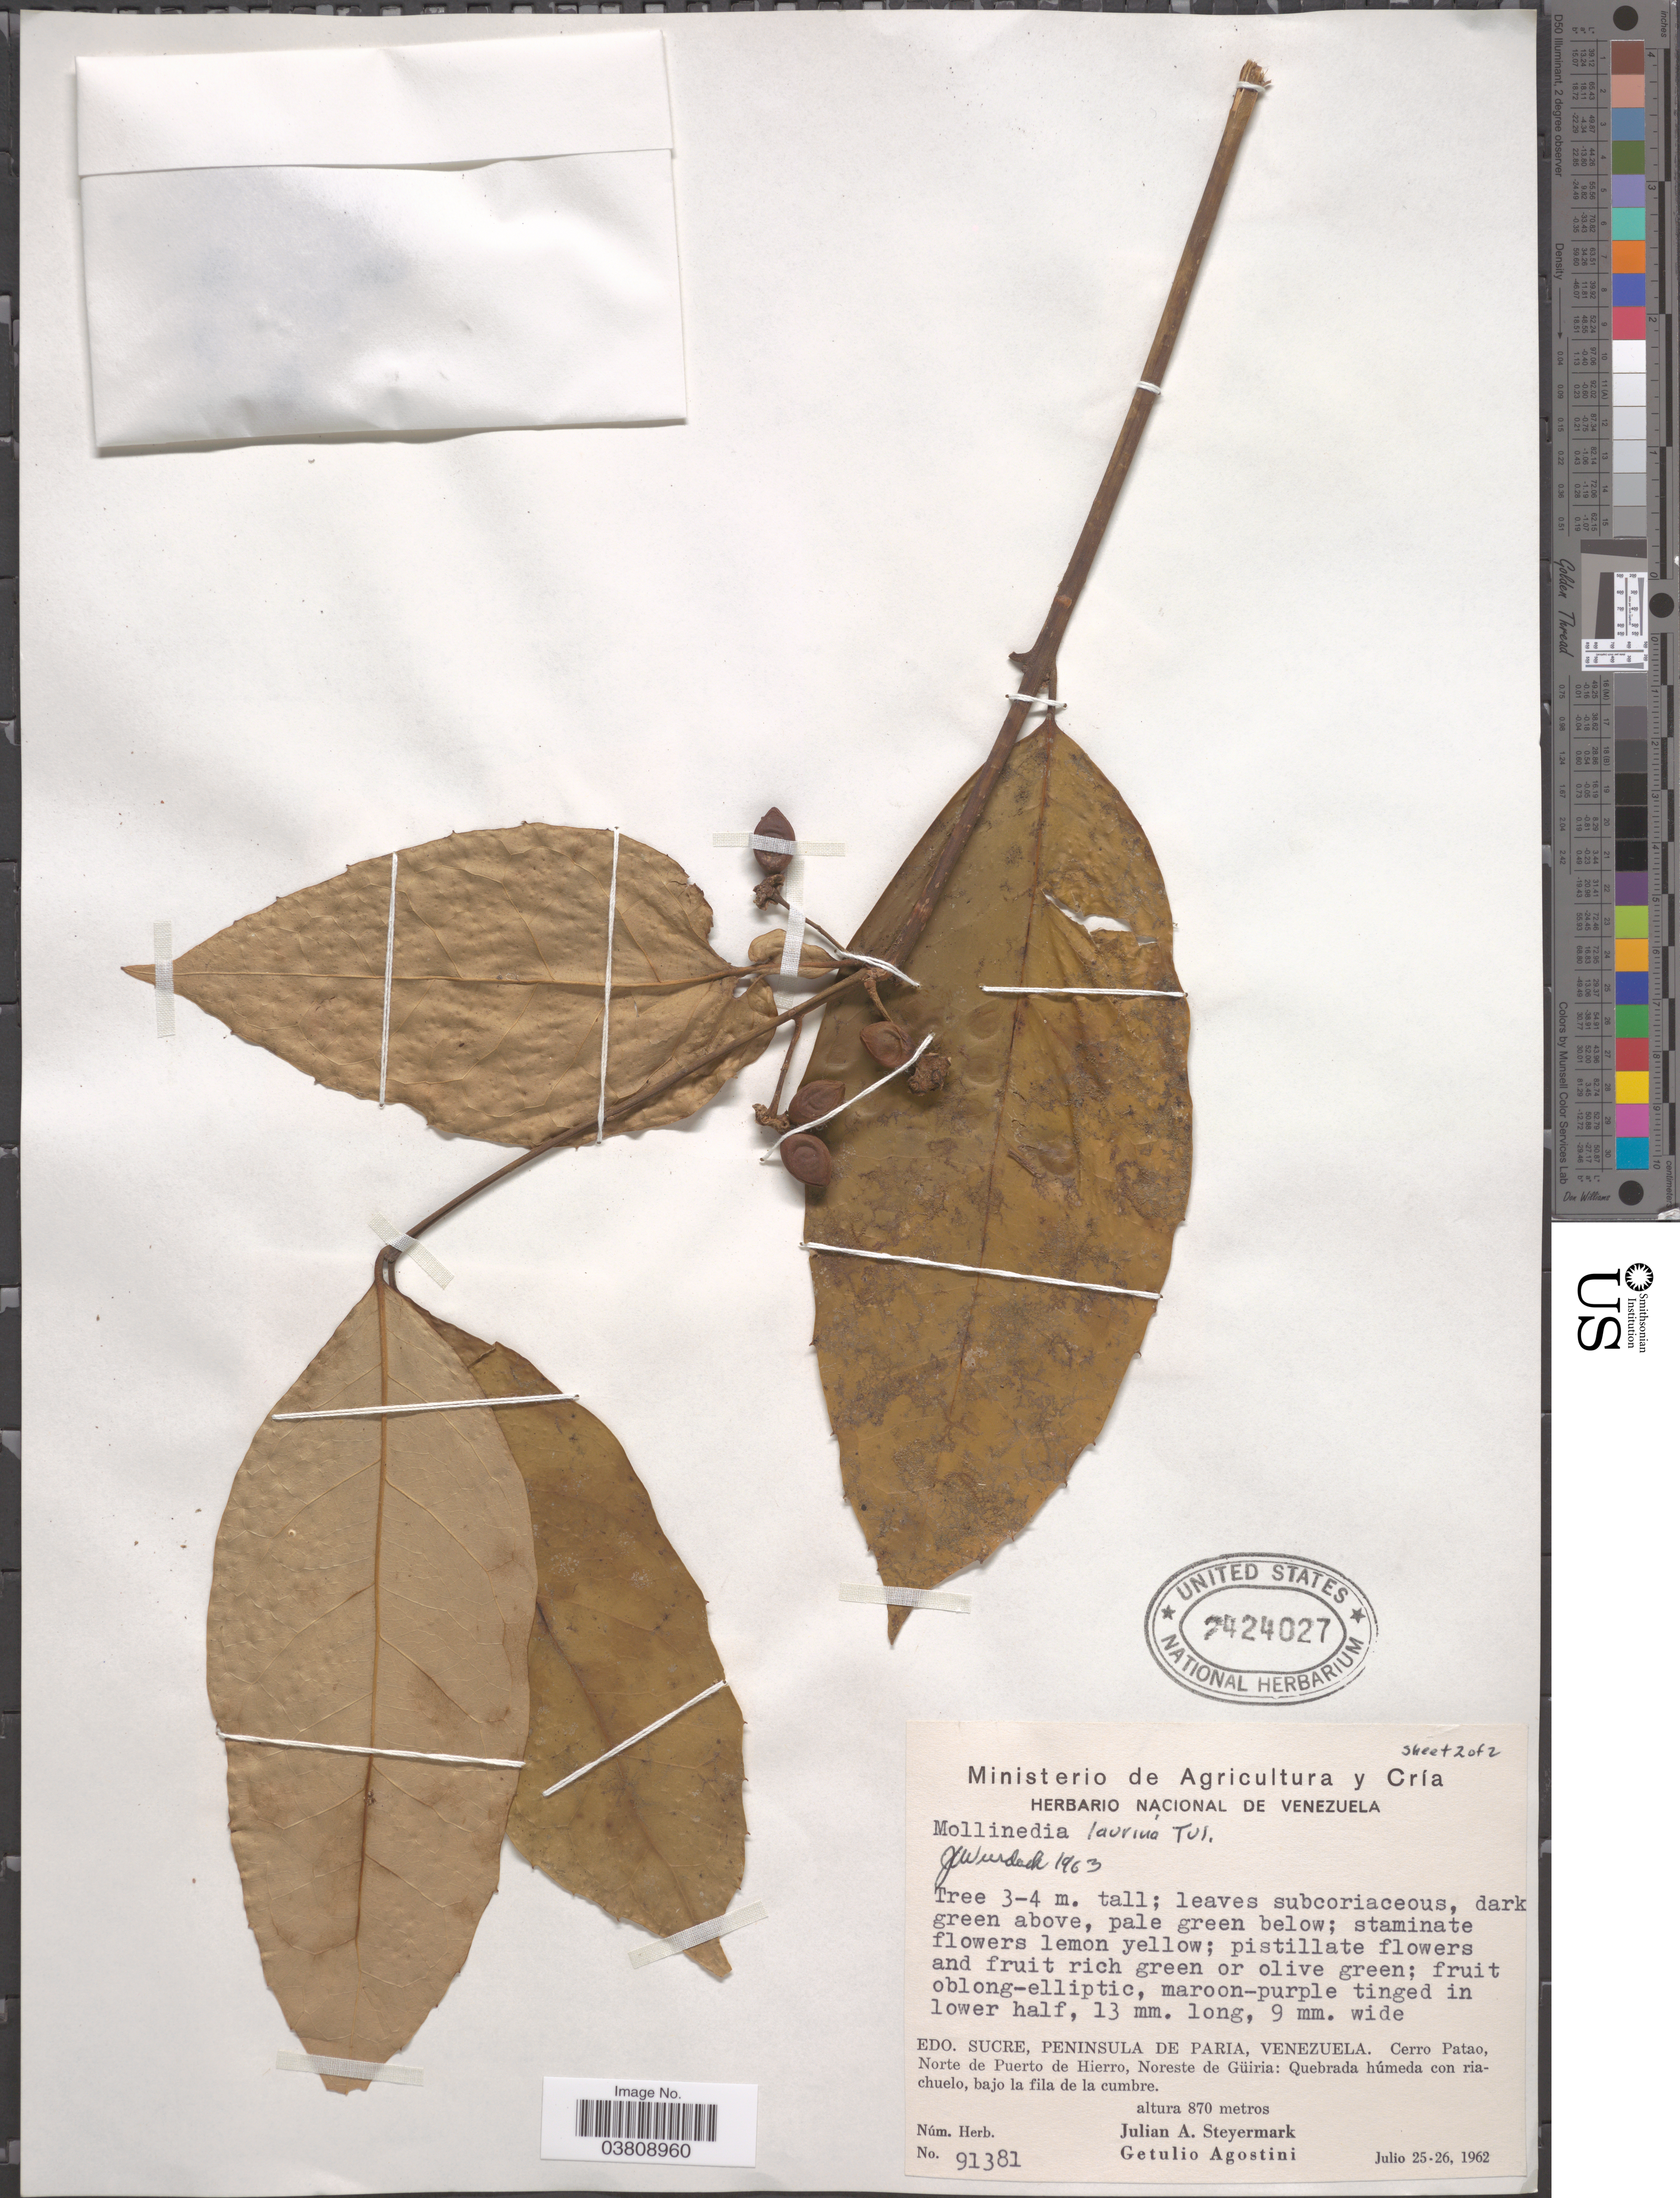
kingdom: Plantae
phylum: Tracheophyta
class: Magnoliopsida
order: Laurales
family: Monimiaceae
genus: Mollinedia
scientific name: Mollinedia laurina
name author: Tul.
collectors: J. Steyermark & G. Agostini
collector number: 91381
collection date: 1962-07-25/1962-07-26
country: Venezuela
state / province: Sucre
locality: Peninsula De Paria: Cerro Patao, Norte de Puerto de Hierro, Noreste de Güiria: Quebrada Hújmeda con riachuelo, bajo la fila de la cumbre.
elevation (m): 870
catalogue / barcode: US 2424027